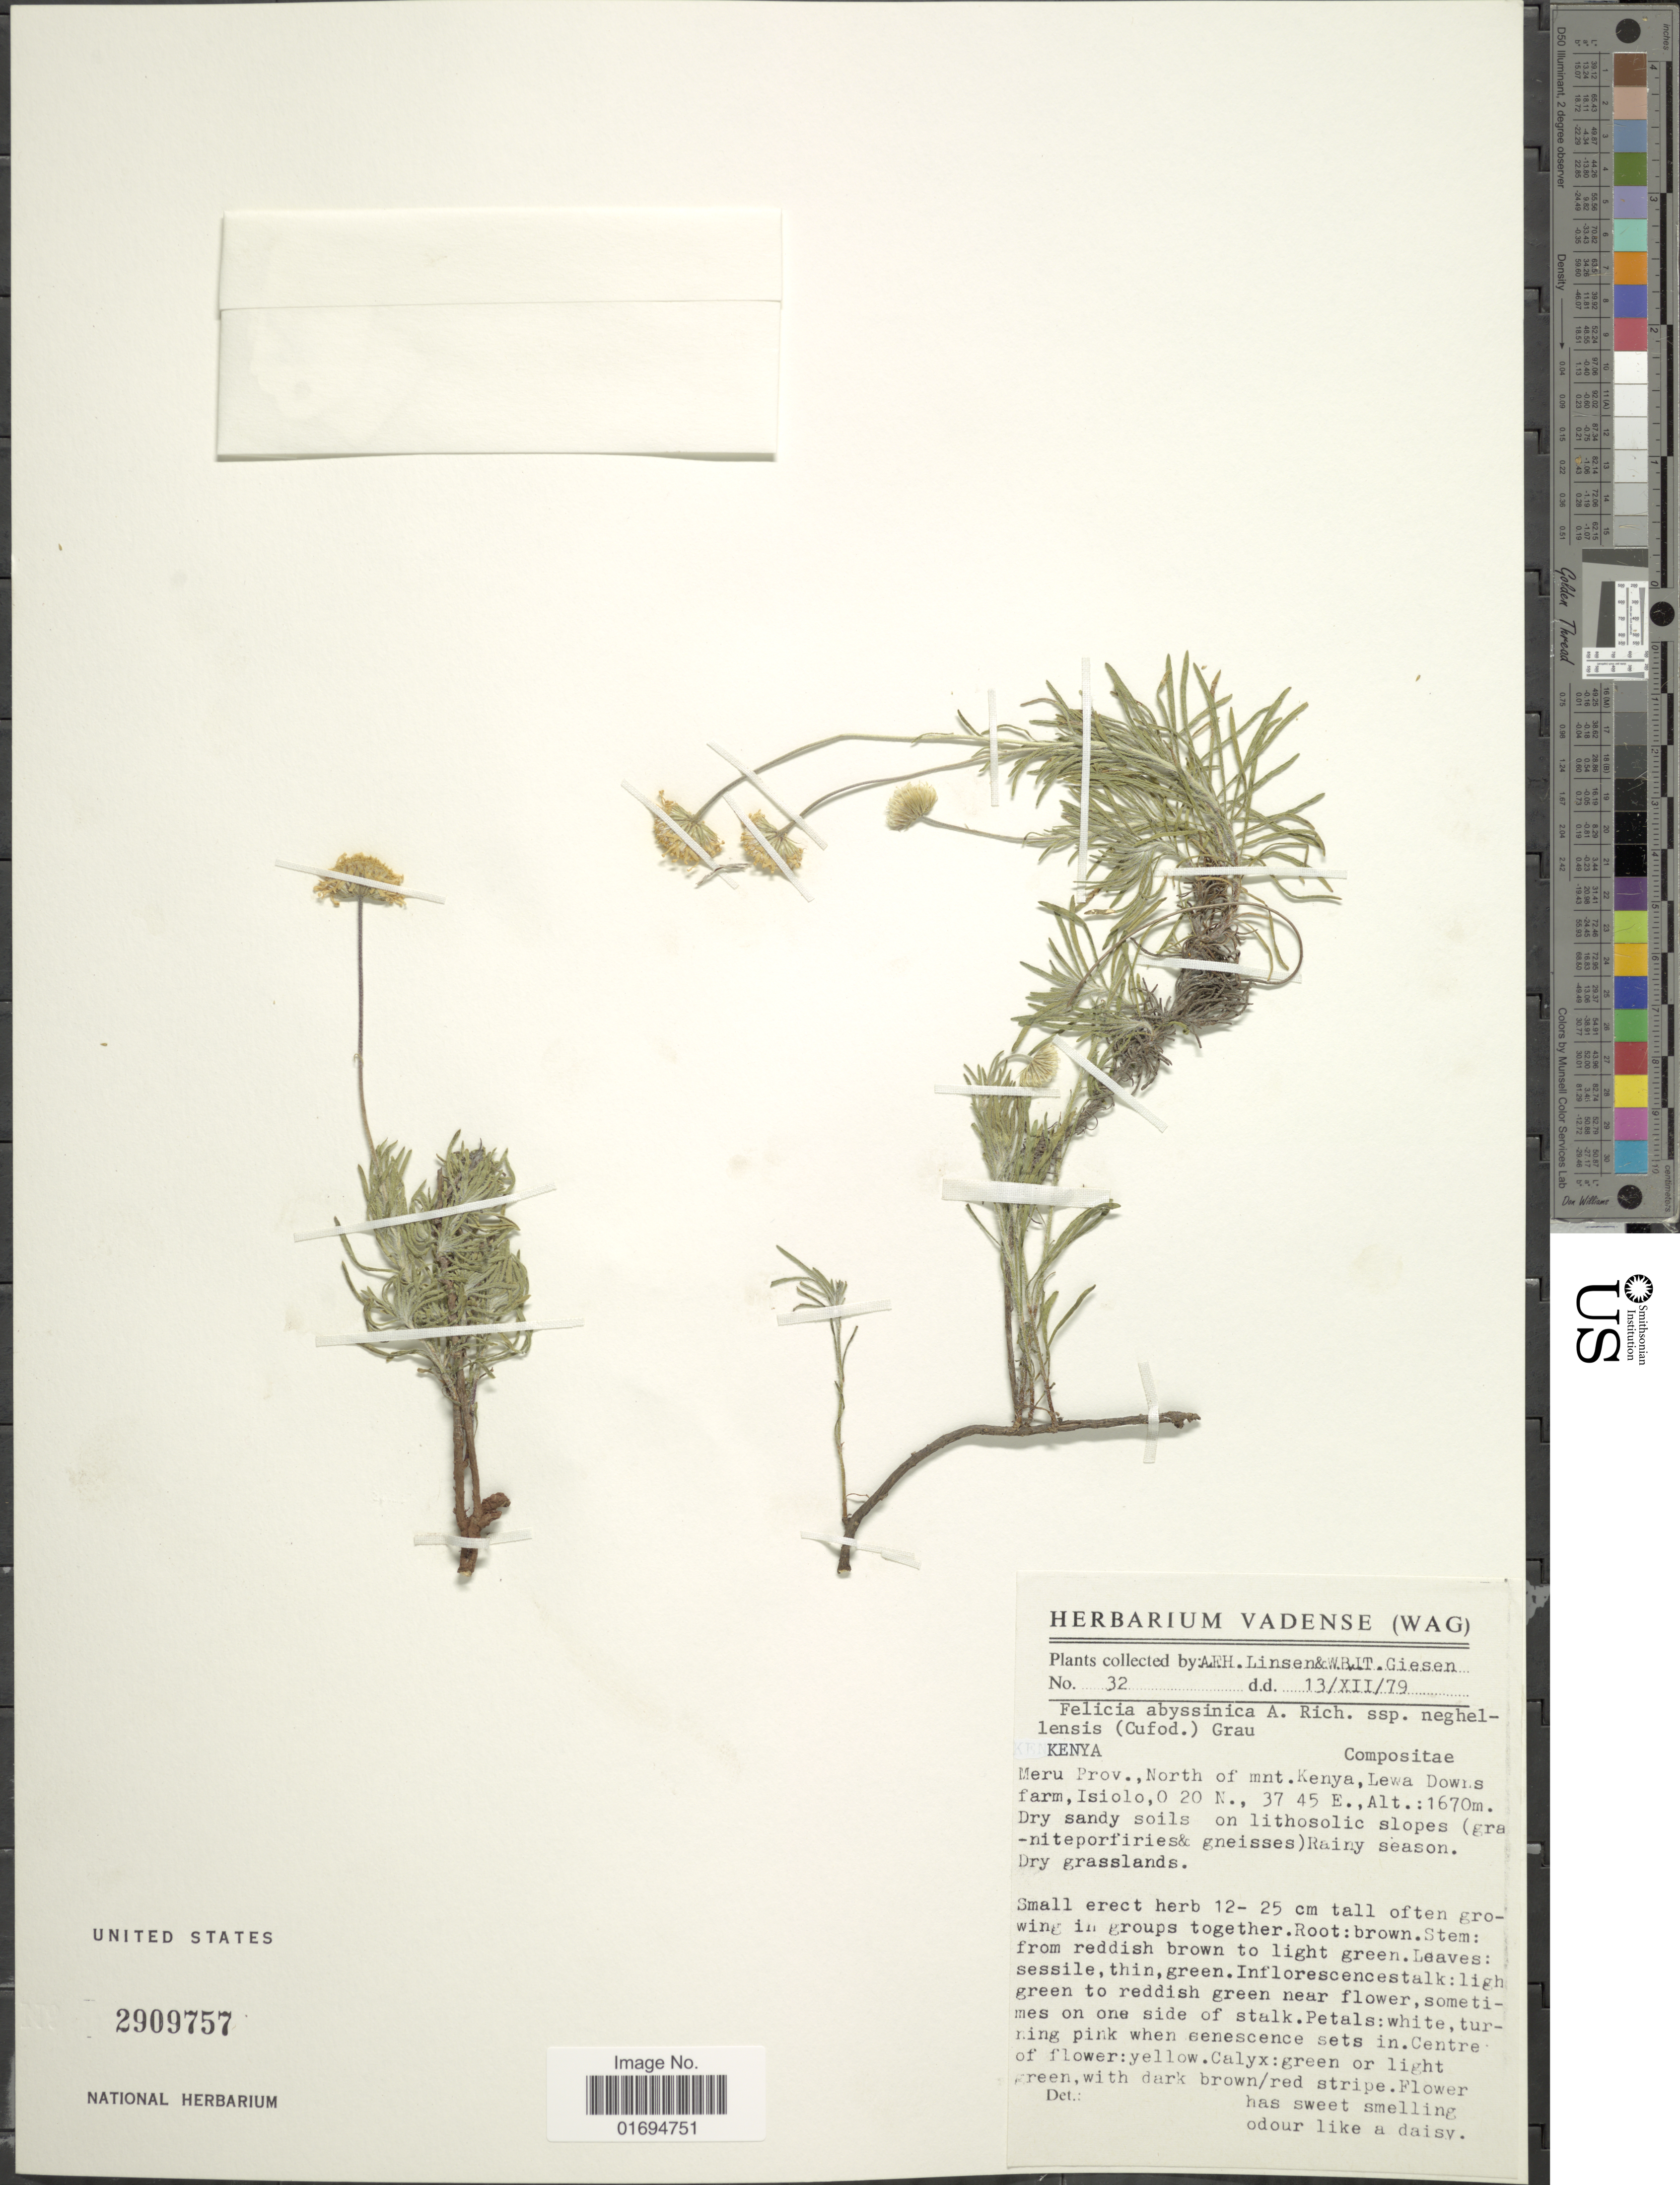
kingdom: Plantae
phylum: Tracheophyta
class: Magnoliopsida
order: Asterales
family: Asteraceae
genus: Felicia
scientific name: Felicia abyssinia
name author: Sch. Bip. ex A. Rich.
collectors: A. Linsen & W. Giesen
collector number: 32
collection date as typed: Transcribed d/m/y: 13/12/79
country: Kenya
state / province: Meru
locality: Meru Prov., North of mnt. Kenya, Lewa Downs farm, Isiolo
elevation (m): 1670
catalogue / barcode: US 2909757